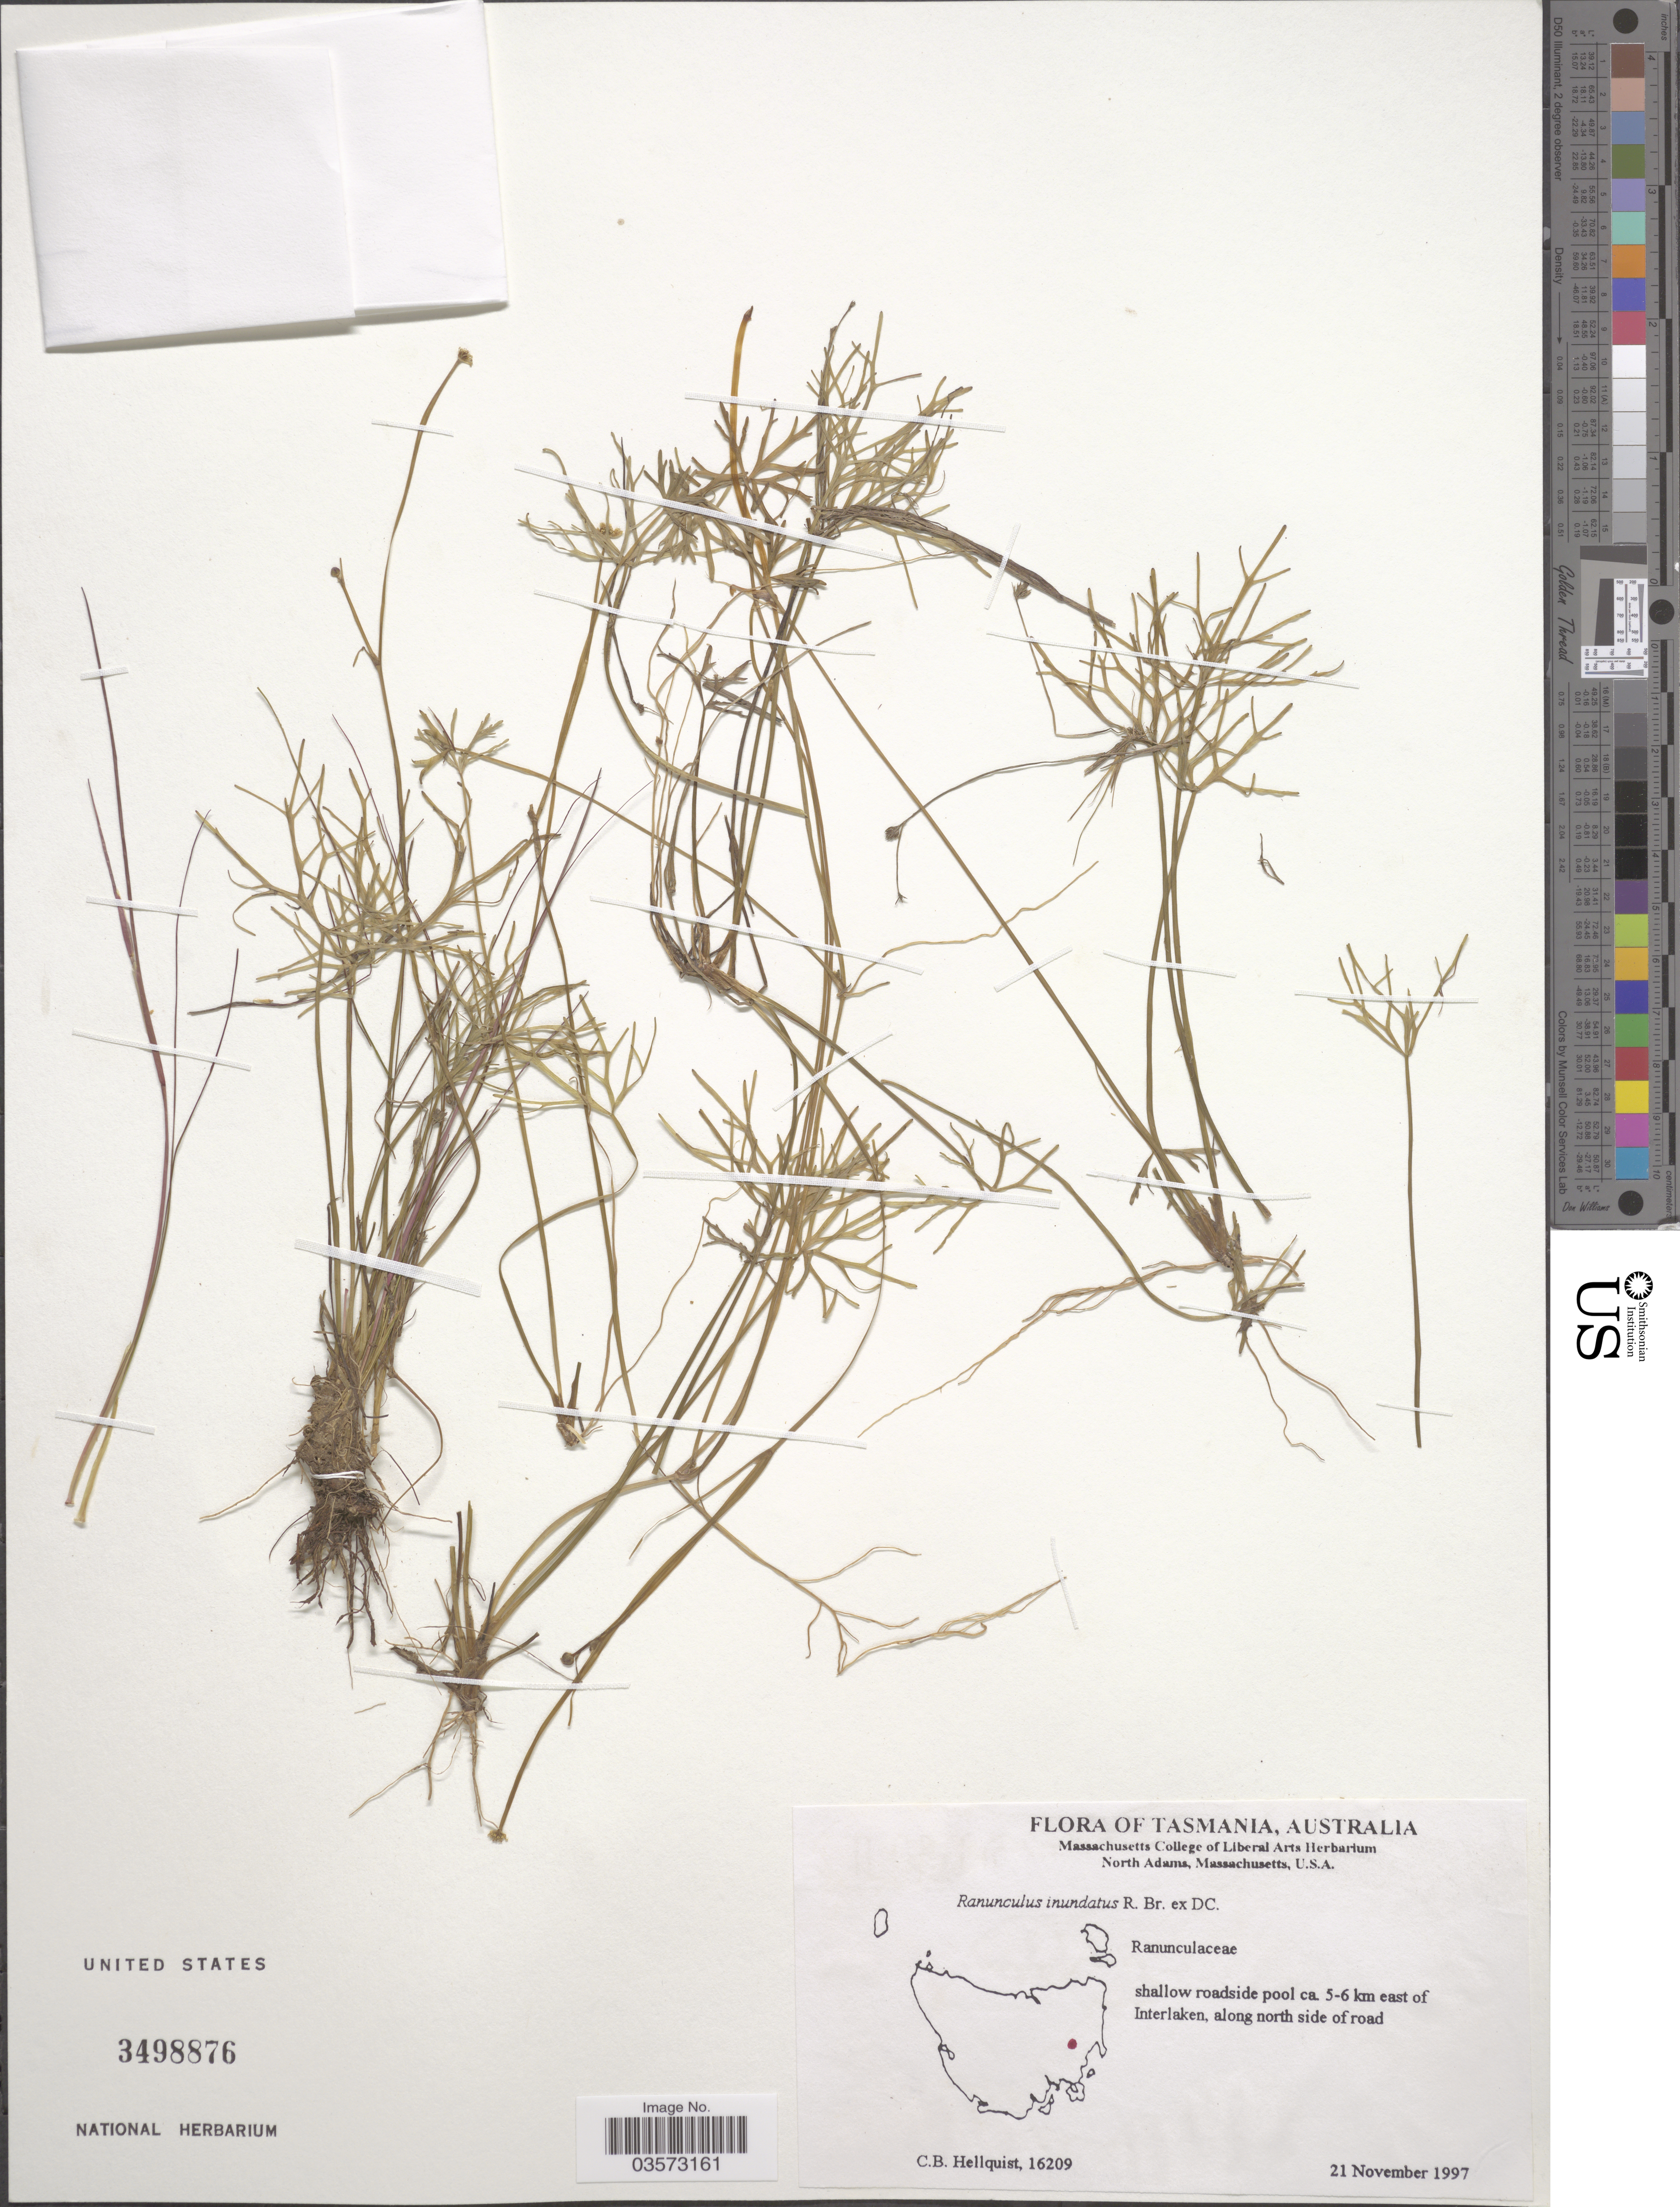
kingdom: Plantae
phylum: Tracheophyta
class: Magnoliopsida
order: Ranunculales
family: Ranunculaceae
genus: Ranunculus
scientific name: Ranunculus inundatus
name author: (DC.) R. Br.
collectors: C. Hellquist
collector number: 16209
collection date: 1997-11-21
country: Australia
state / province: Tasmania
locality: Shallow roadside pool ca. 5-6 km east of Interlaken, along side of road.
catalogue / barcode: US 3498876